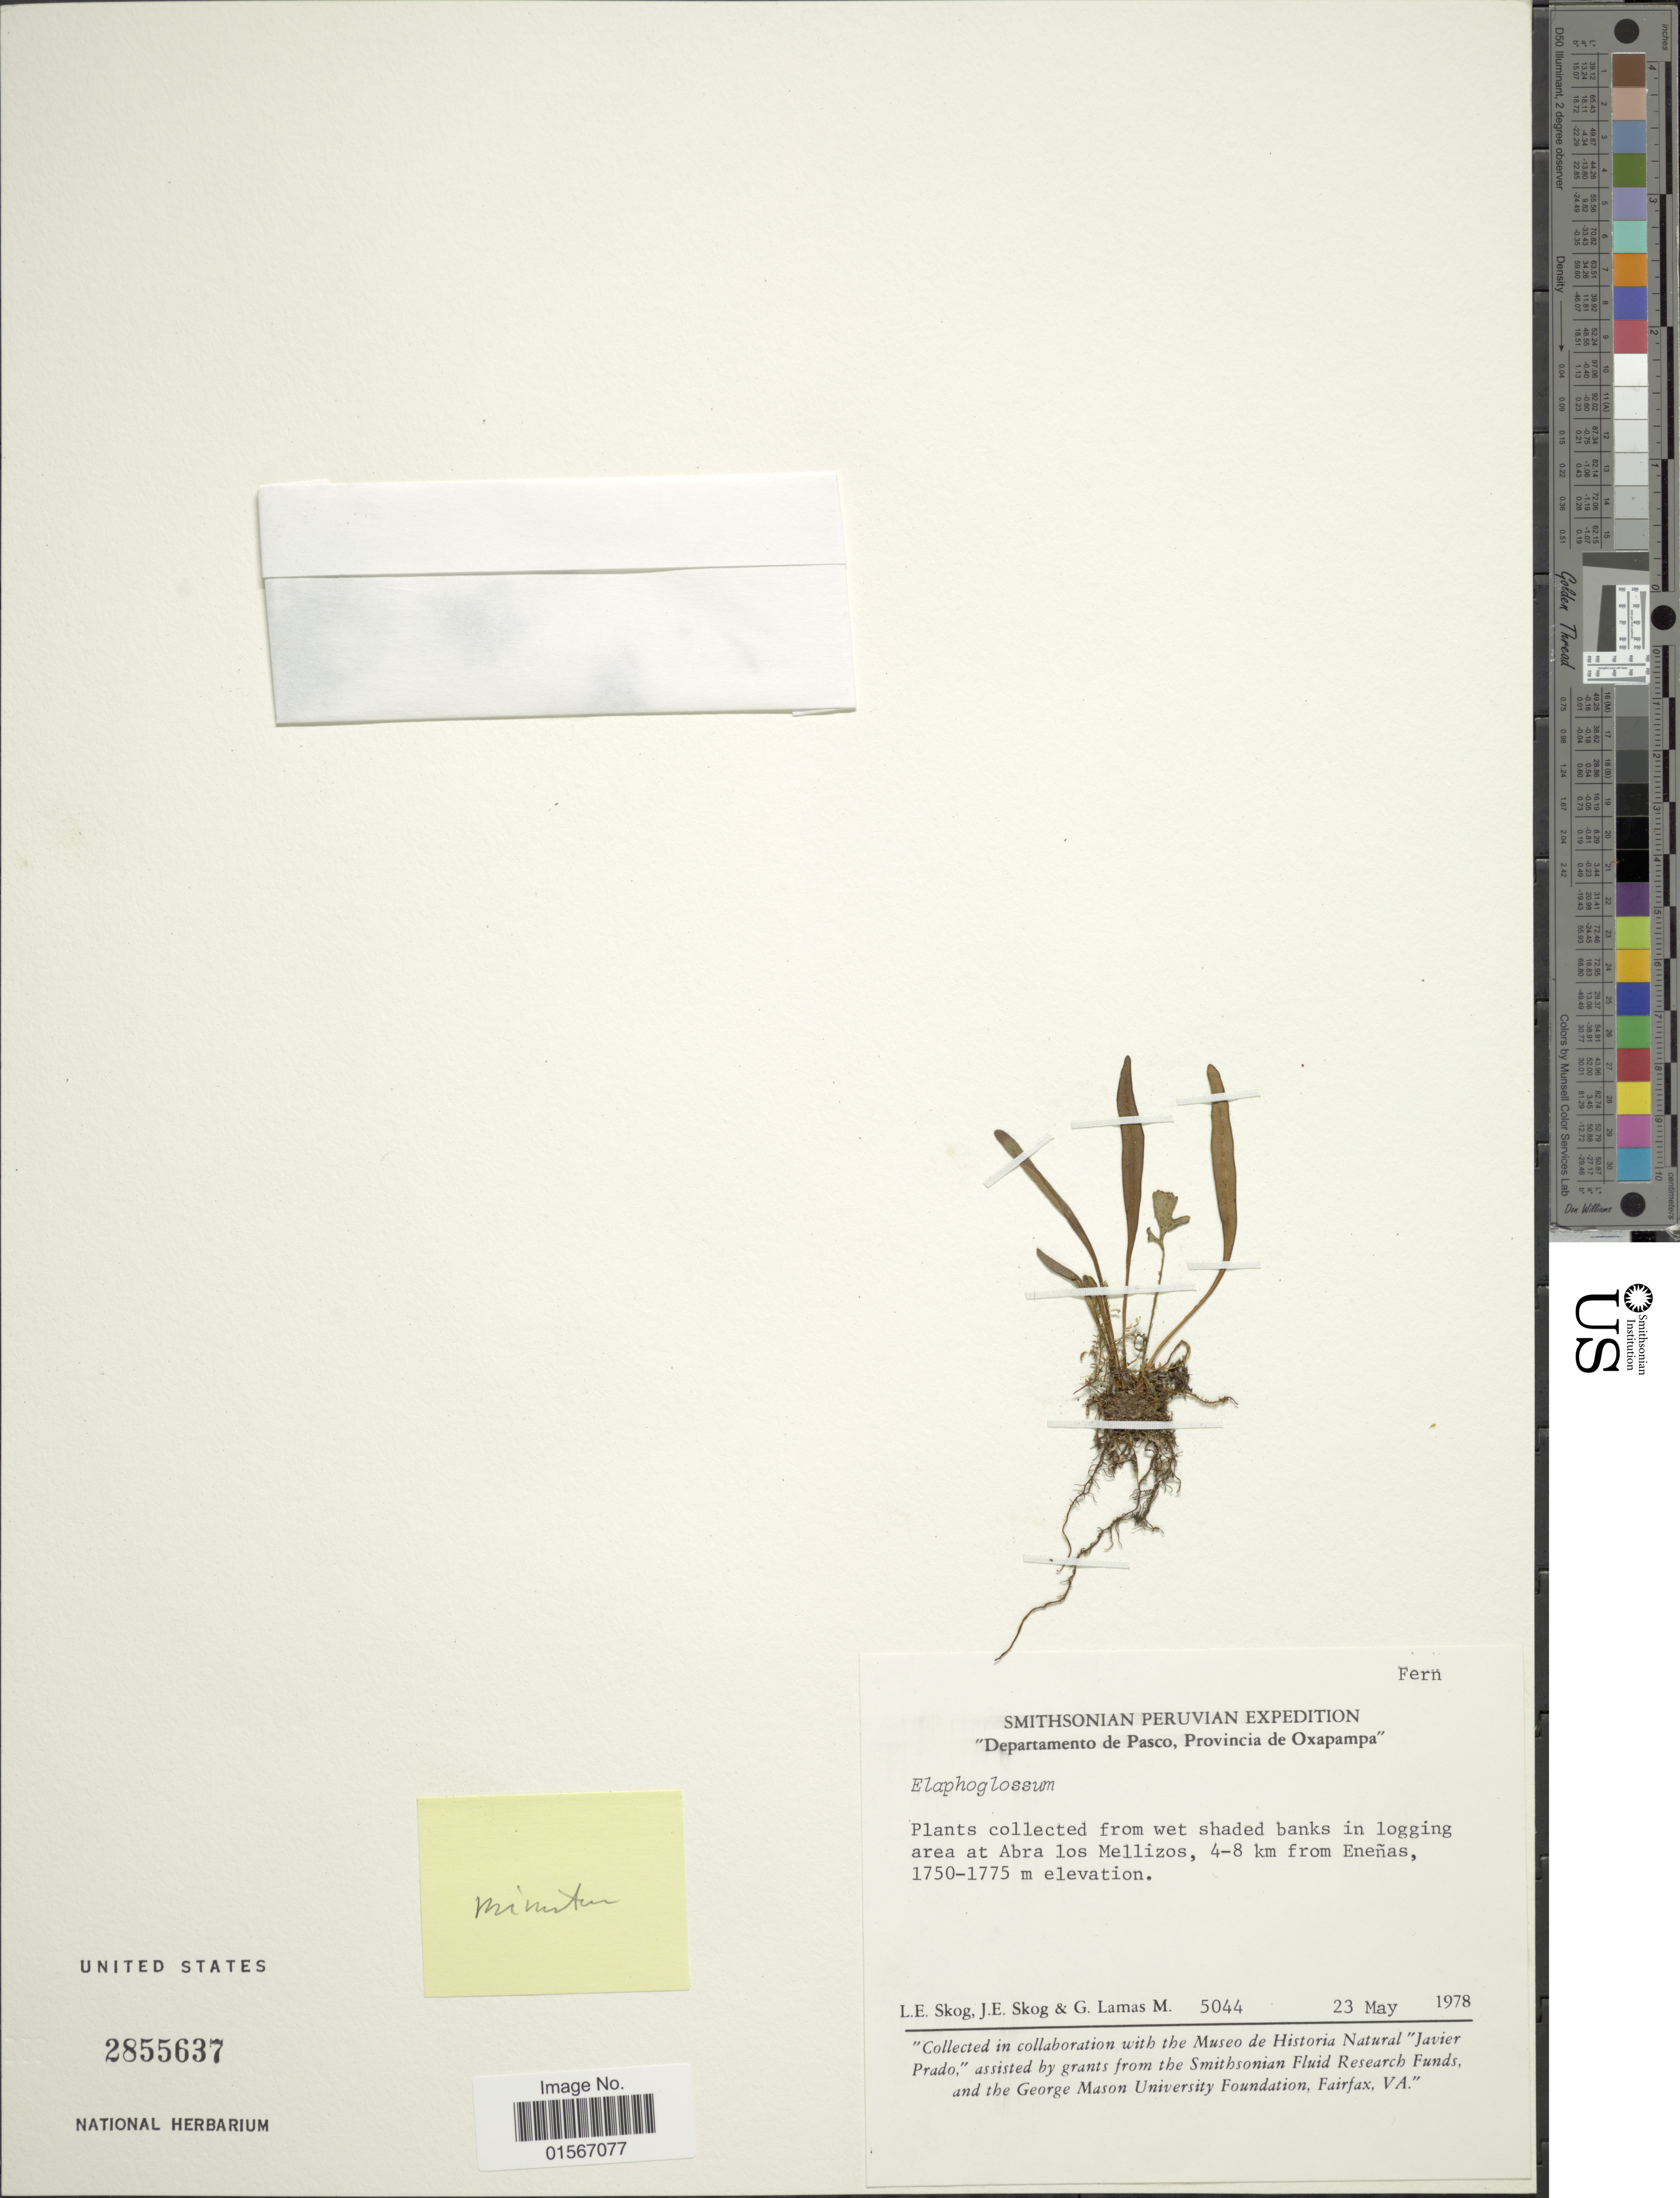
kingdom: Plantae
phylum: Tracheophyta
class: Polypodiopsida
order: Polypodiales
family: Dryopteridaceae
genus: Elaphoglossum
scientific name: Elaphoglossum minutum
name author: (Pohl ex Fée) T. Moore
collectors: L. E. Skog, J. E. Skog & G. Lamas M.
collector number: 5044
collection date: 1978-05-23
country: Peru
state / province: Pasco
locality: Departamento de Pasco, Provincia de Oxapampa, from wet shaded banks in logging area at Abra los Mellizos, 4-8 km from Eneñas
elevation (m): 1750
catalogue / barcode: US 2855637